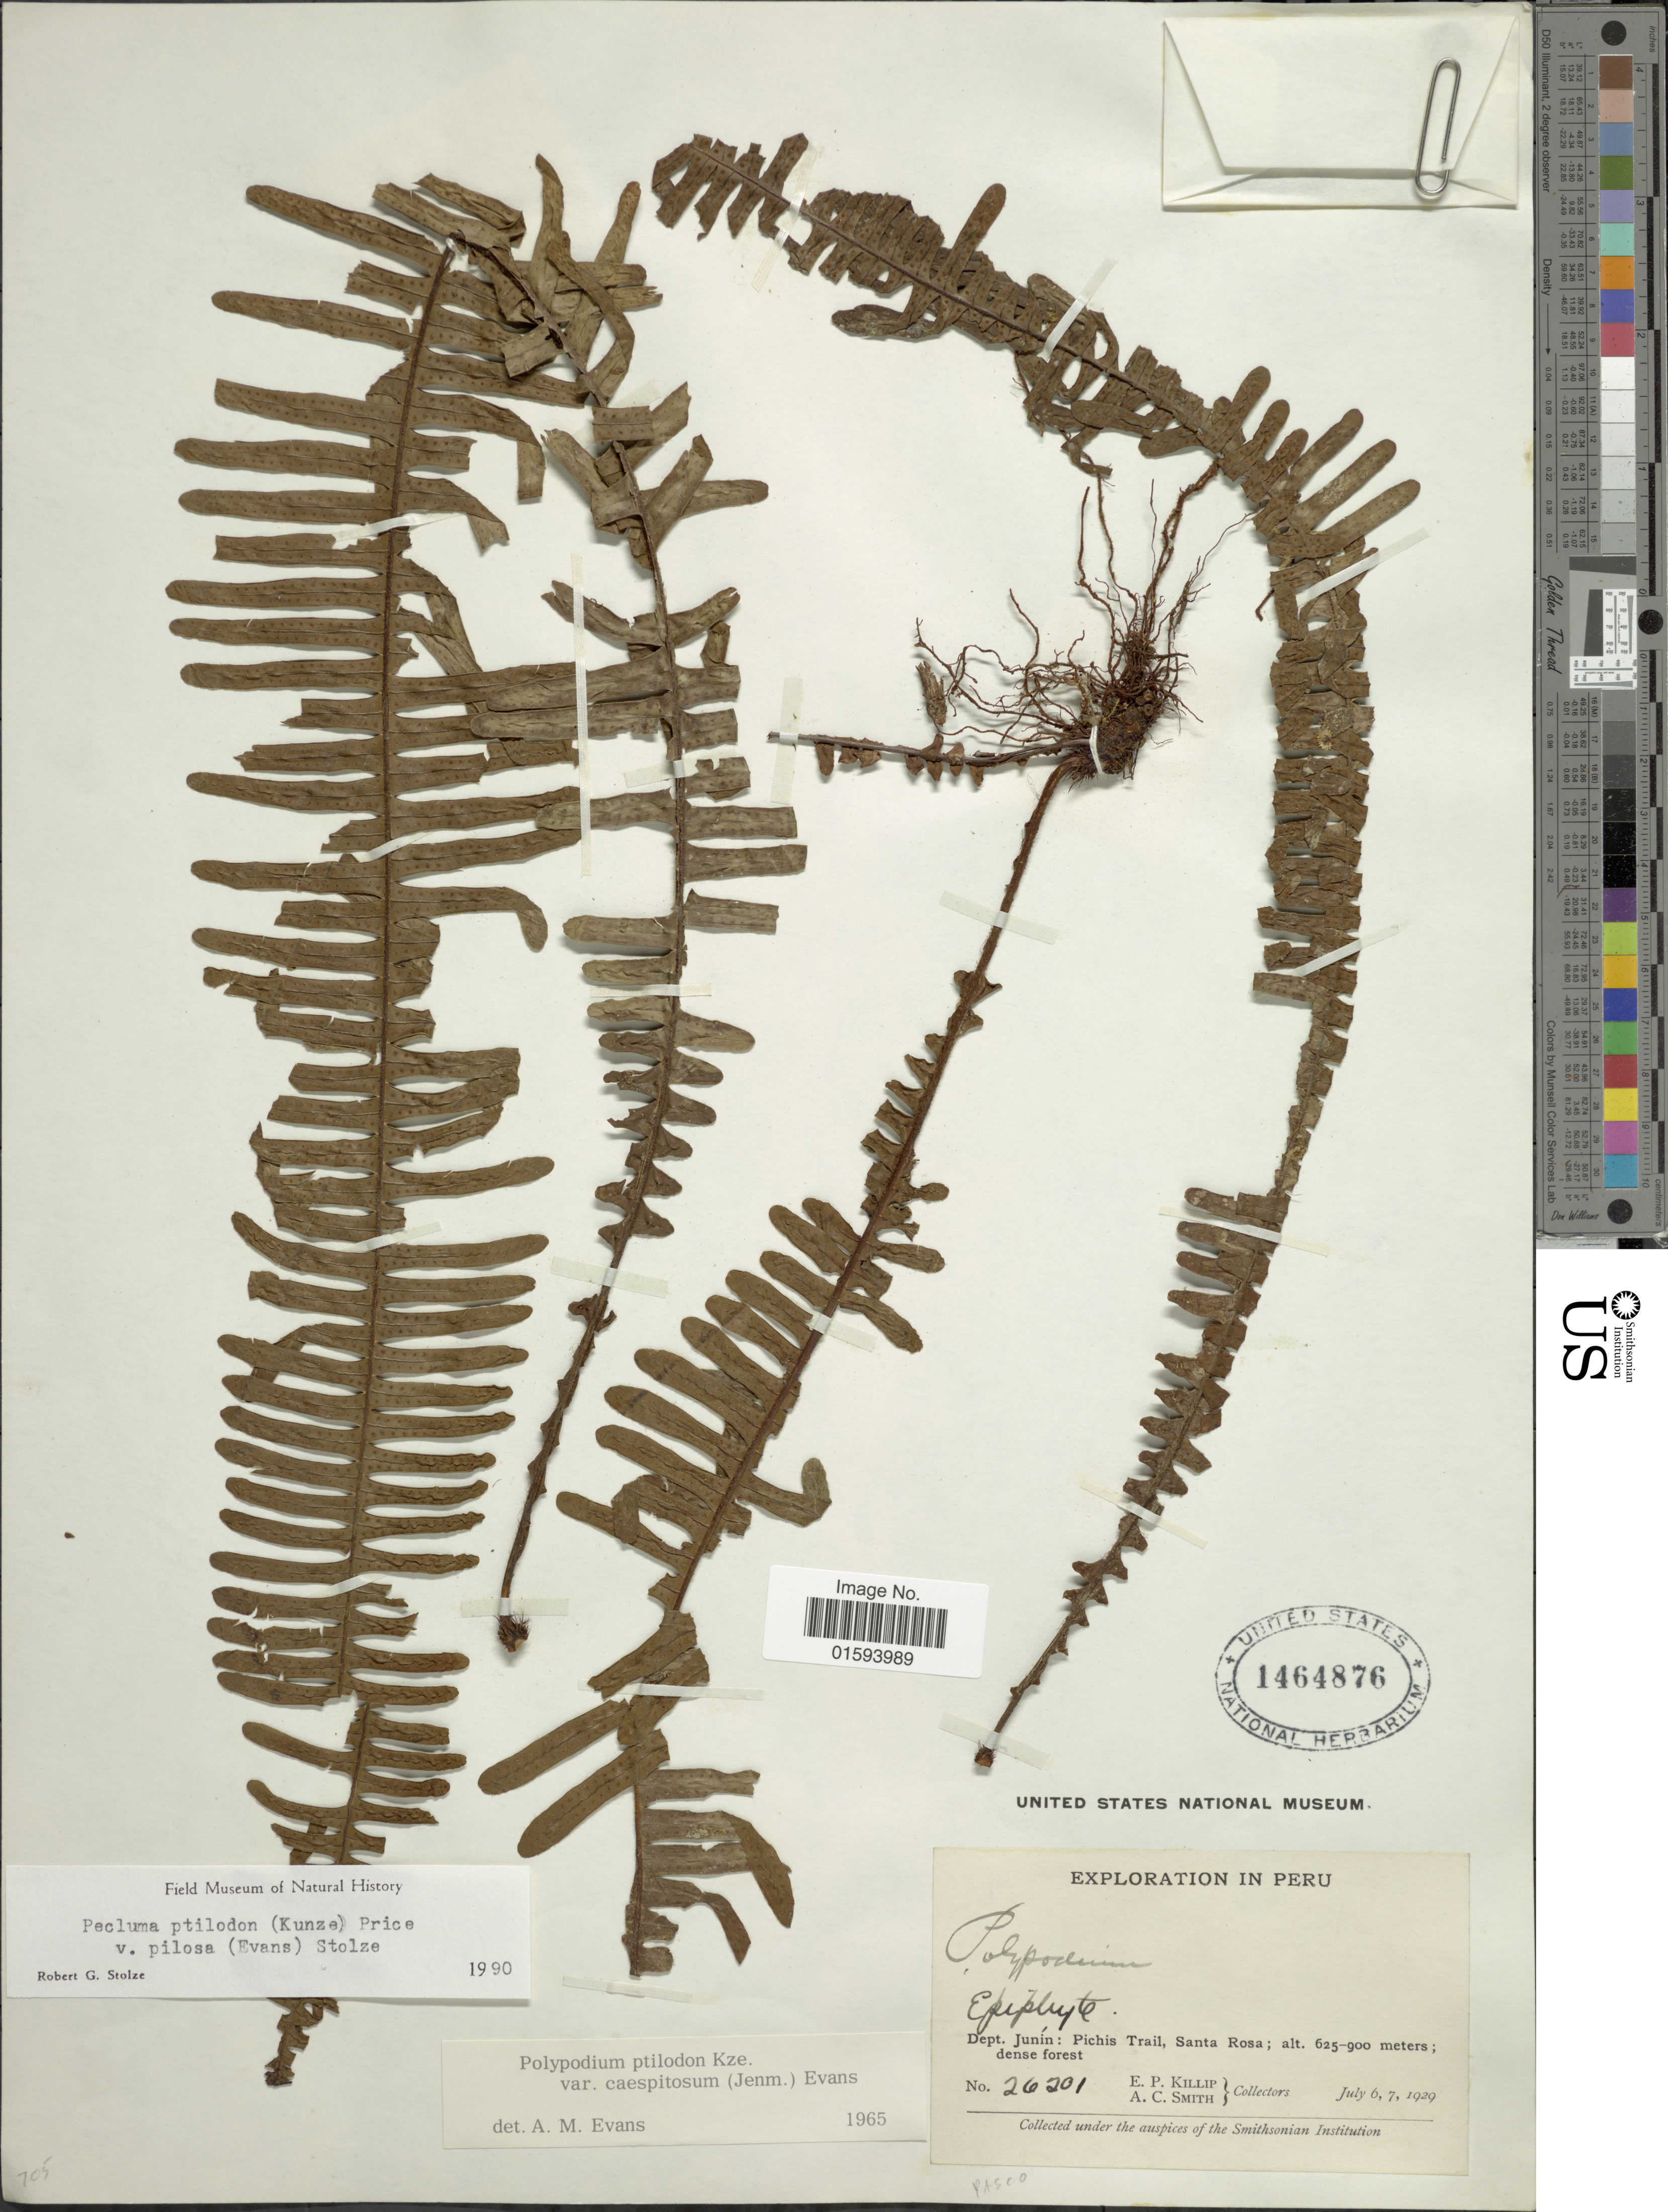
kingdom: Plantae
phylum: Tracheophyta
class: Polypodiopsida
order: Polypodiales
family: Polypodiaceae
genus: Pecluma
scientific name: Pecluma ptilodos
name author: (Kunze) Price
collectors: E. P. Killip & A. C. Smith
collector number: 26201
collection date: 1929-07-06/1929-07-07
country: Peru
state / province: Junín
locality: Dept. Junín: Pichis Trail, Santa Rosa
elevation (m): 625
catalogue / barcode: US 1464876